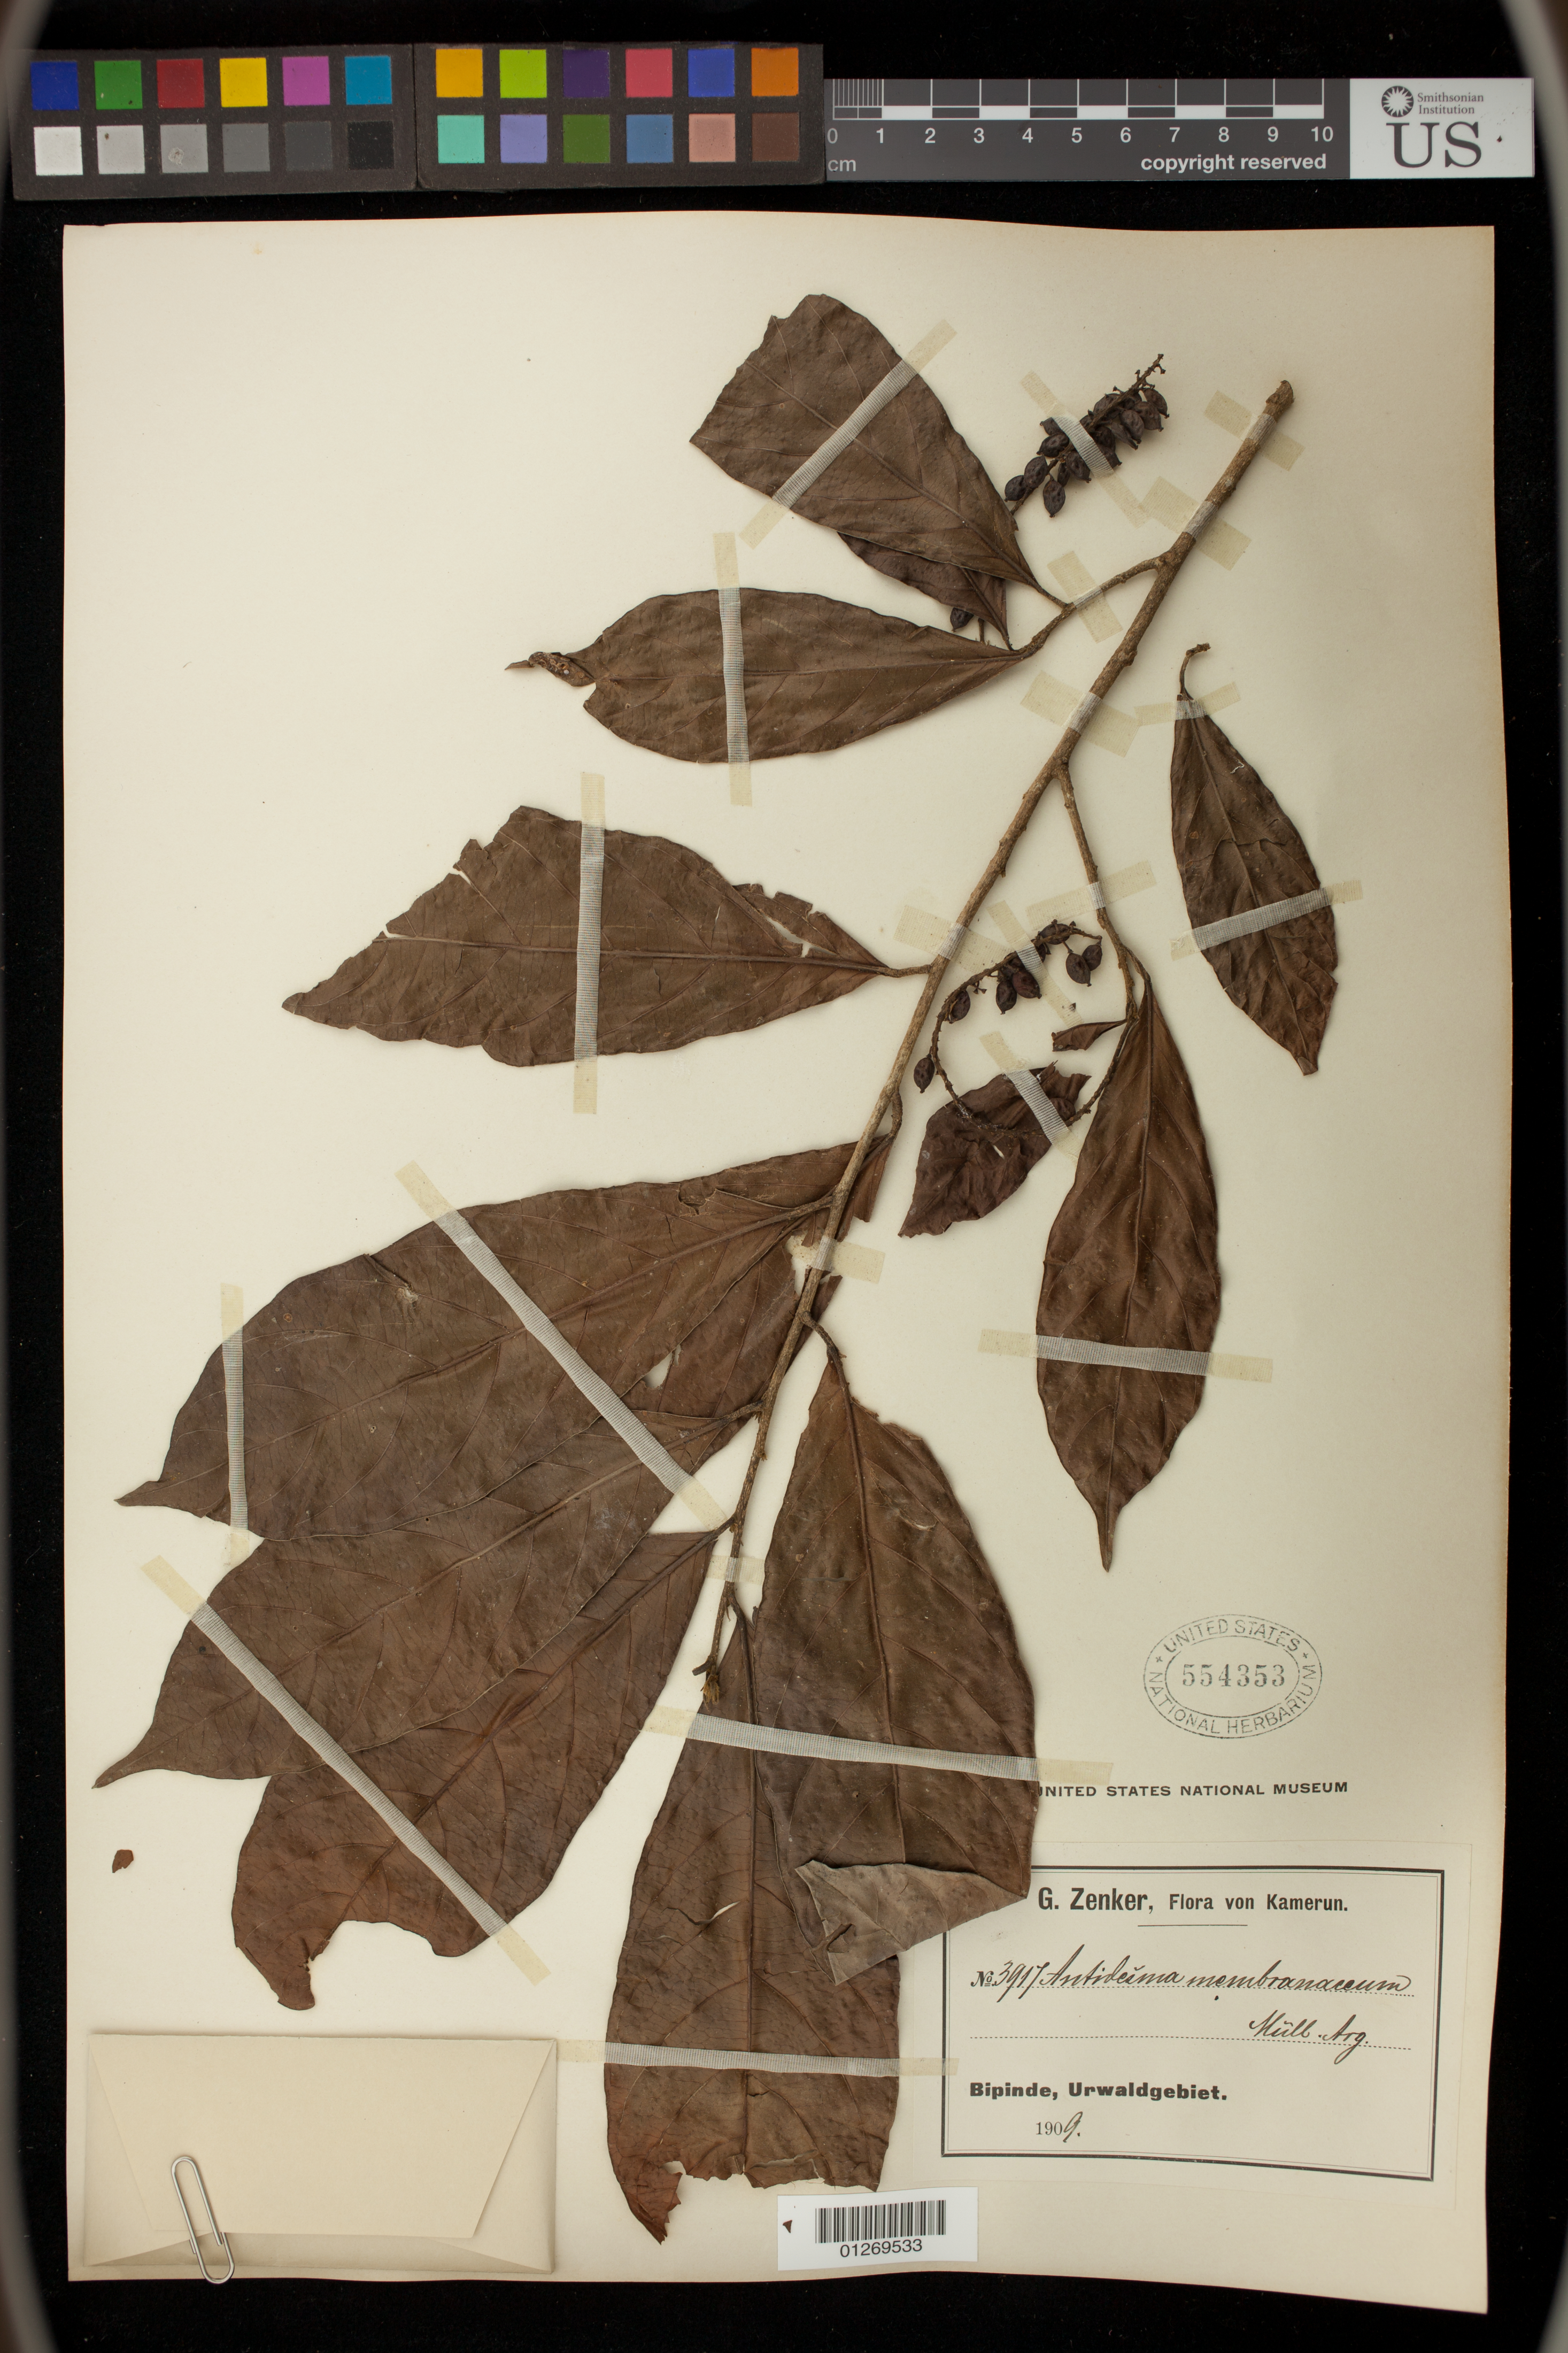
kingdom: Plantae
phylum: Tracheophyta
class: Magnoliopsida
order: Malpighiales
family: Phyllanthaceae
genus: Antidesma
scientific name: Antidesma membranaceum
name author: Müll. Arg.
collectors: G. A. Zenker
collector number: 3917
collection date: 1909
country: Cameroon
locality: jungle area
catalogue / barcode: US 554353